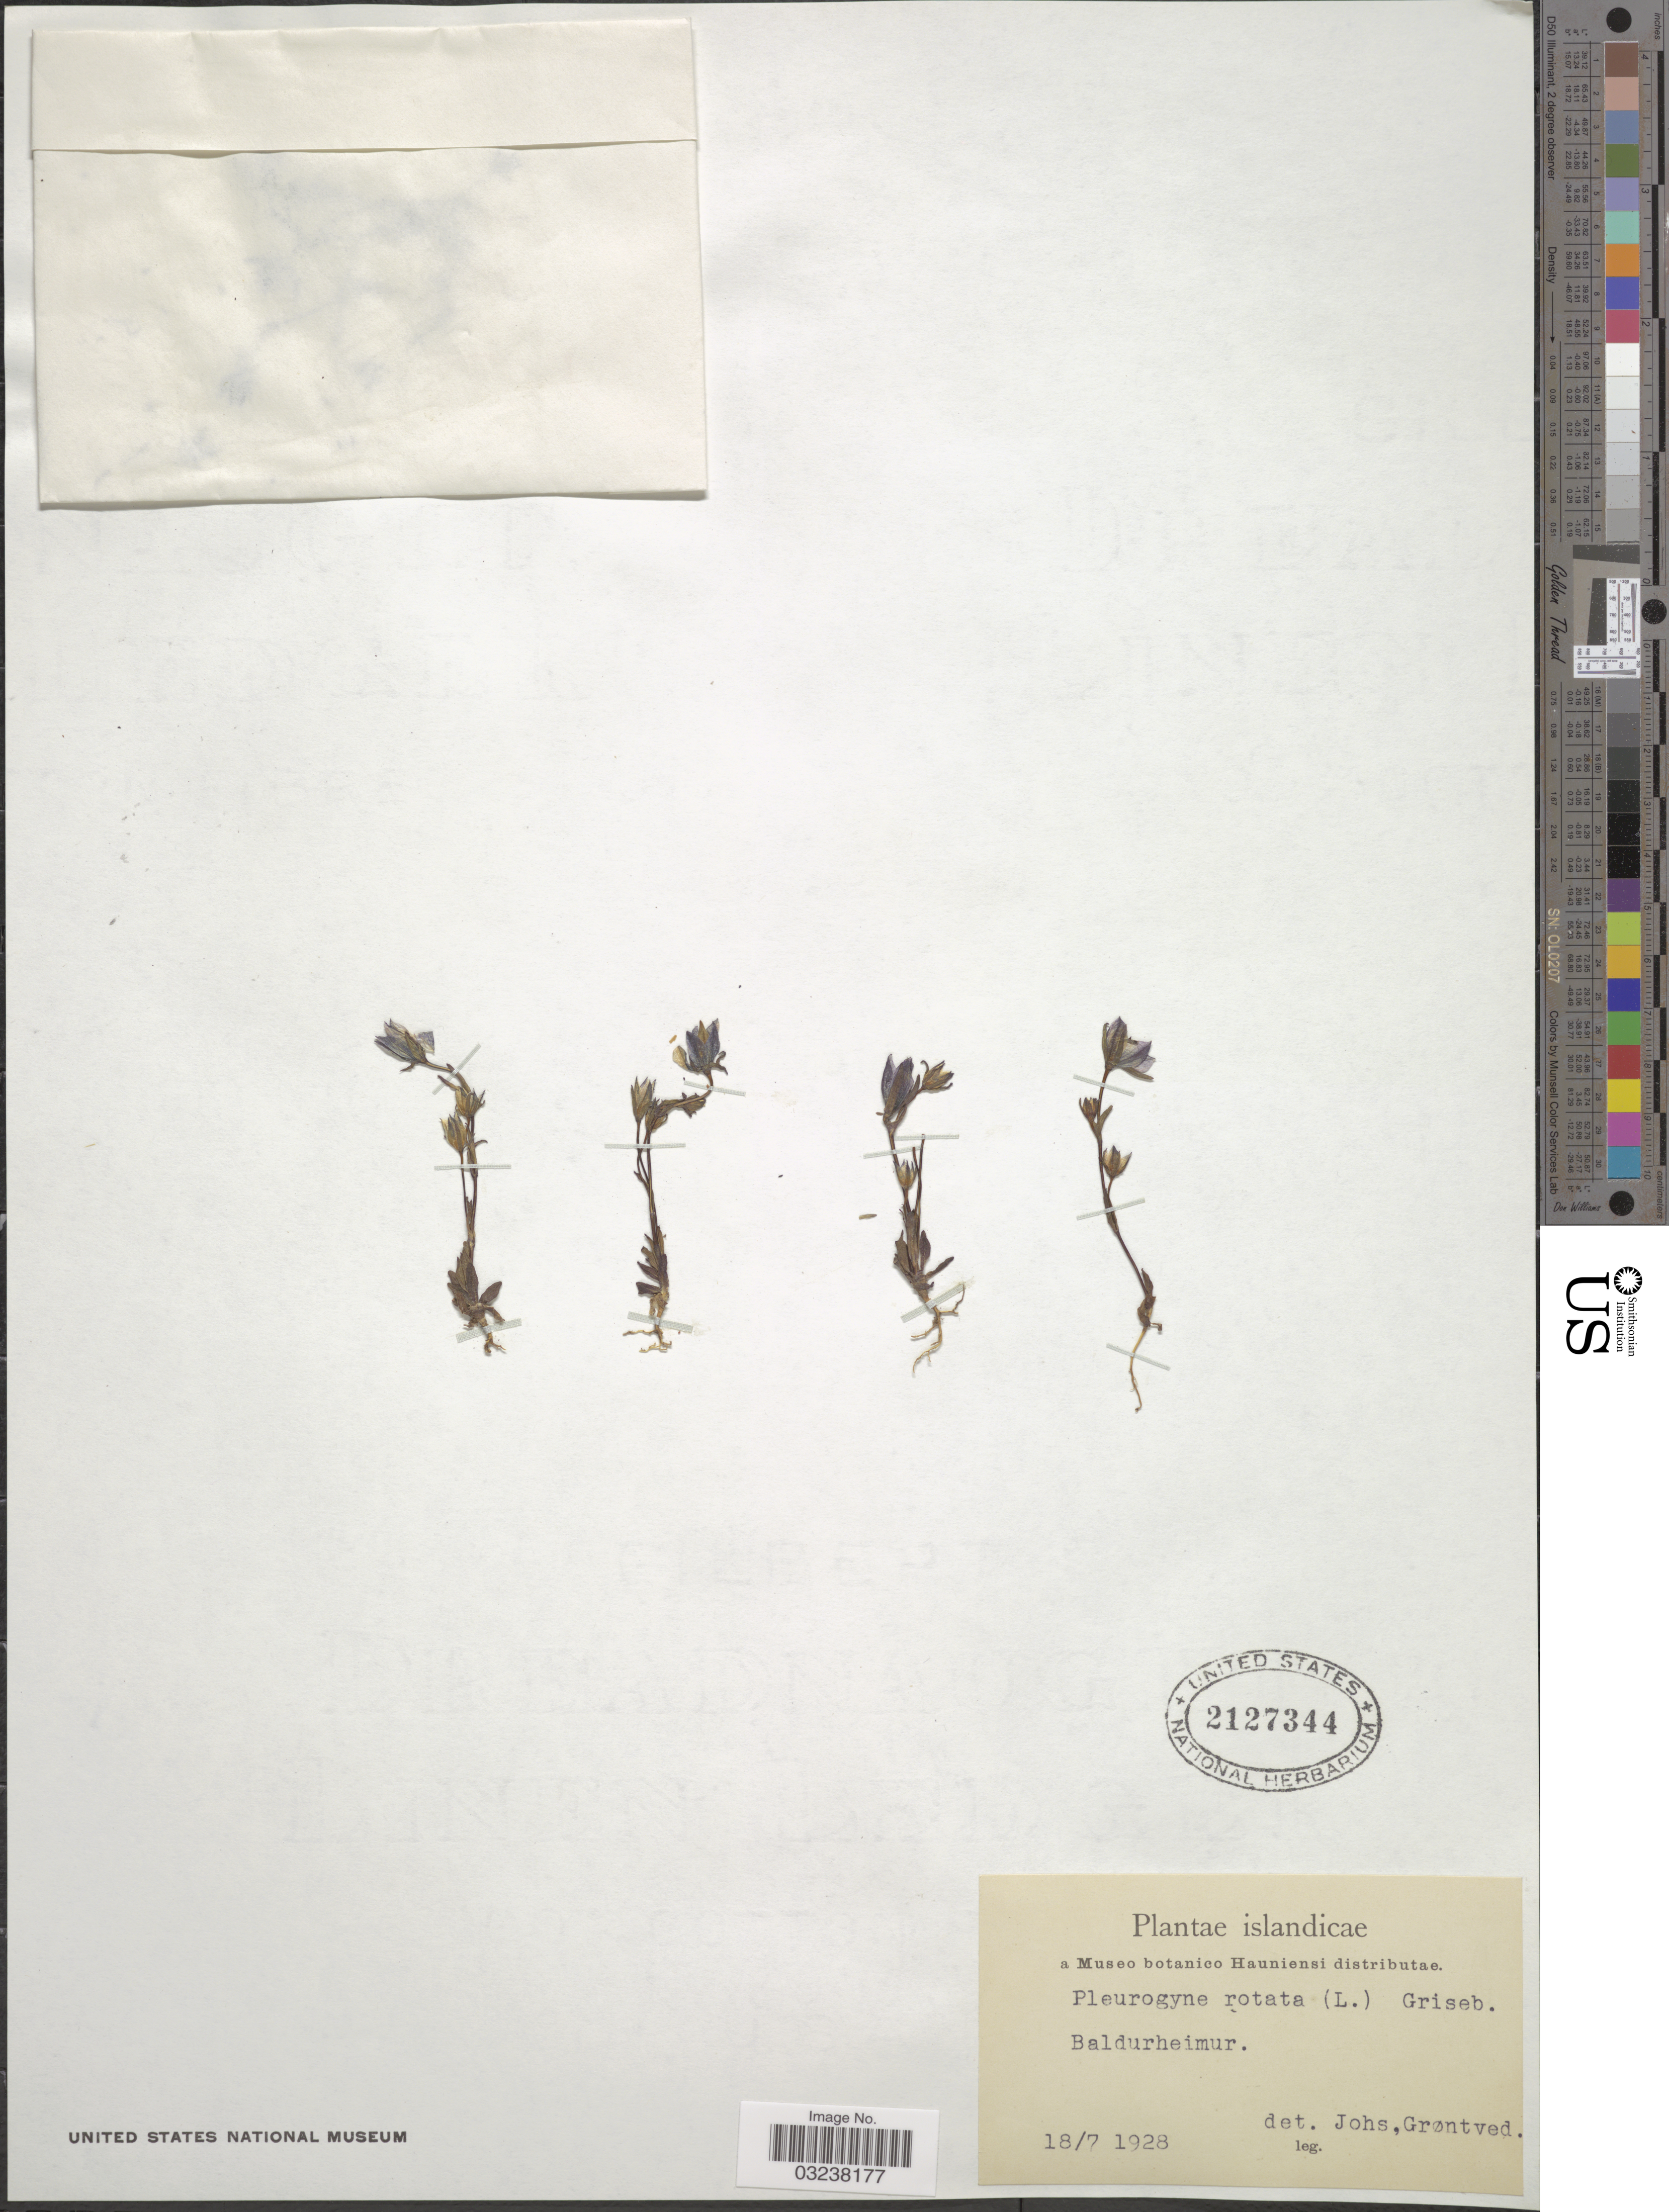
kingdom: Plantae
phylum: Tracheophyta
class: Magnoliopsida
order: Gentianales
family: Gentianaceae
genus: Lomatogonium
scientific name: Lomatogonium rotatum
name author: (L.) Fr.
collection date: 1928-07-18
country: Iceland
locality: Baldurheimur.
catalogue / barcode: US 2127344